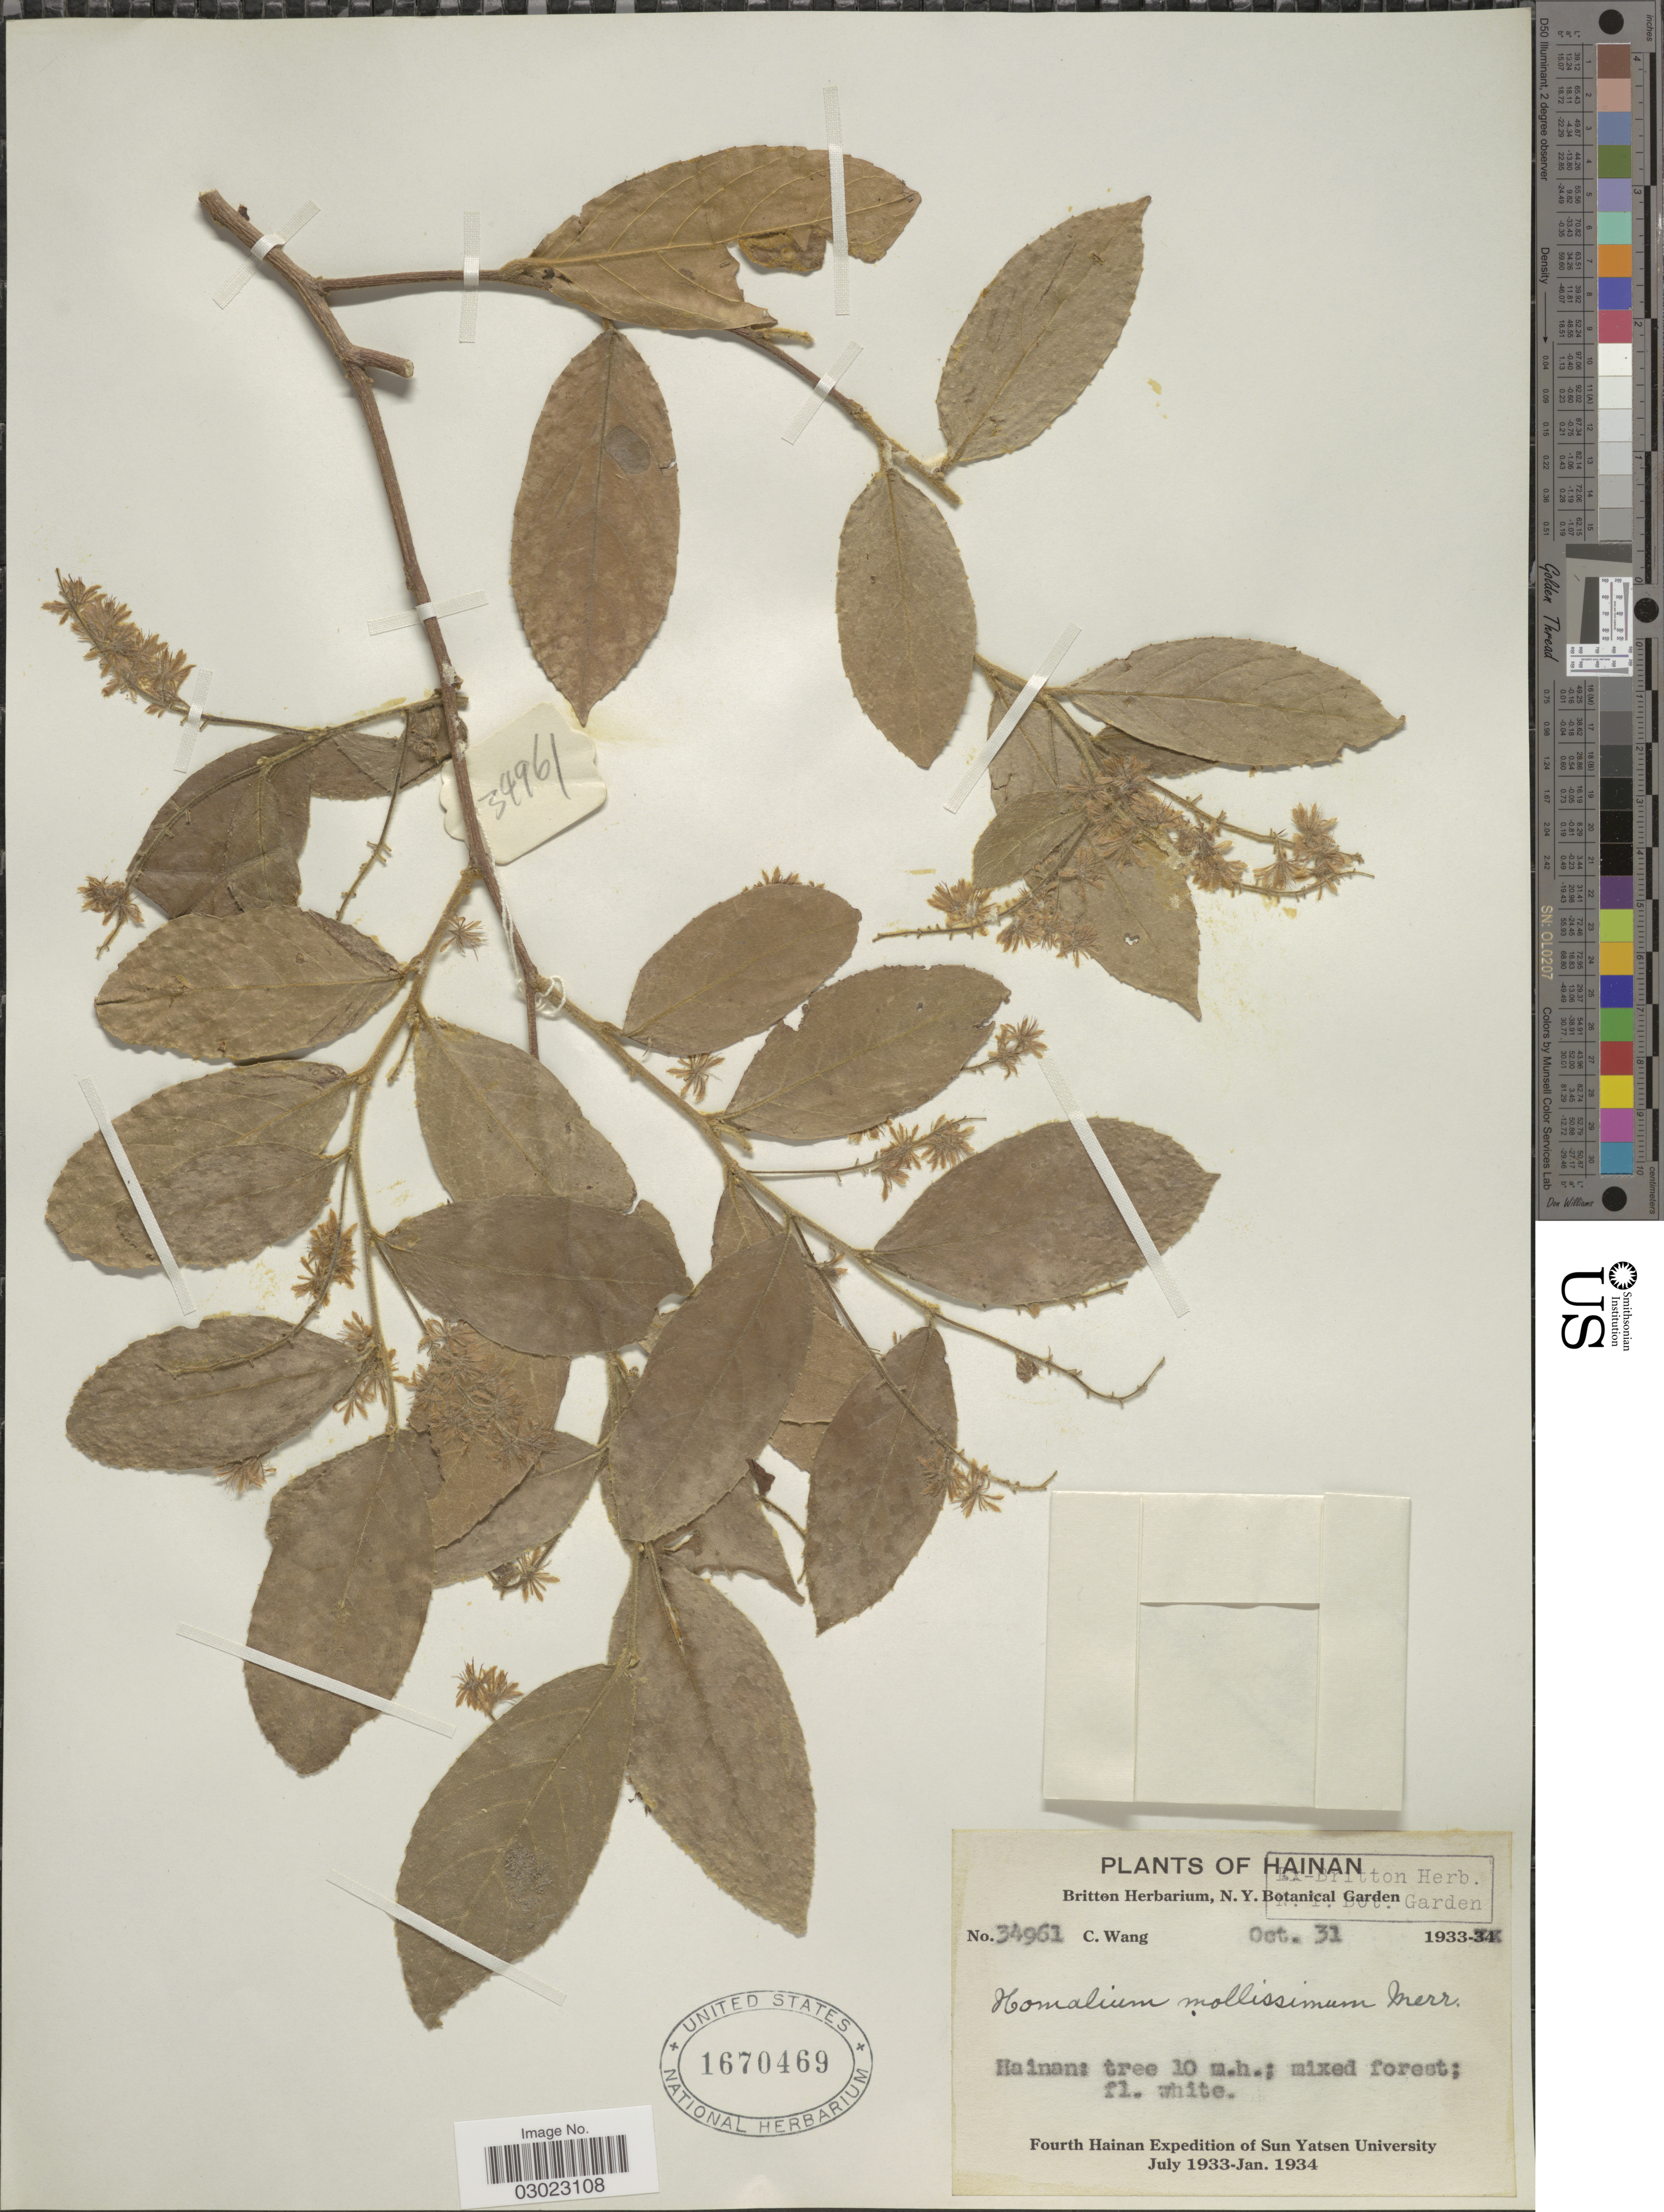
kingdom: Plantae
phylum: Tracheophyta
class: Magnoliopsida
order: Malpighiales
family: Salicaceae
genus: Homalium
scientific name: Homalium mollissimum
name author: Merr.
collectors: C. Wang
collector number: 34961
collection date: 1933-10-31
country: China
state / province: Hainan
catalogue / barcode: US 1670469